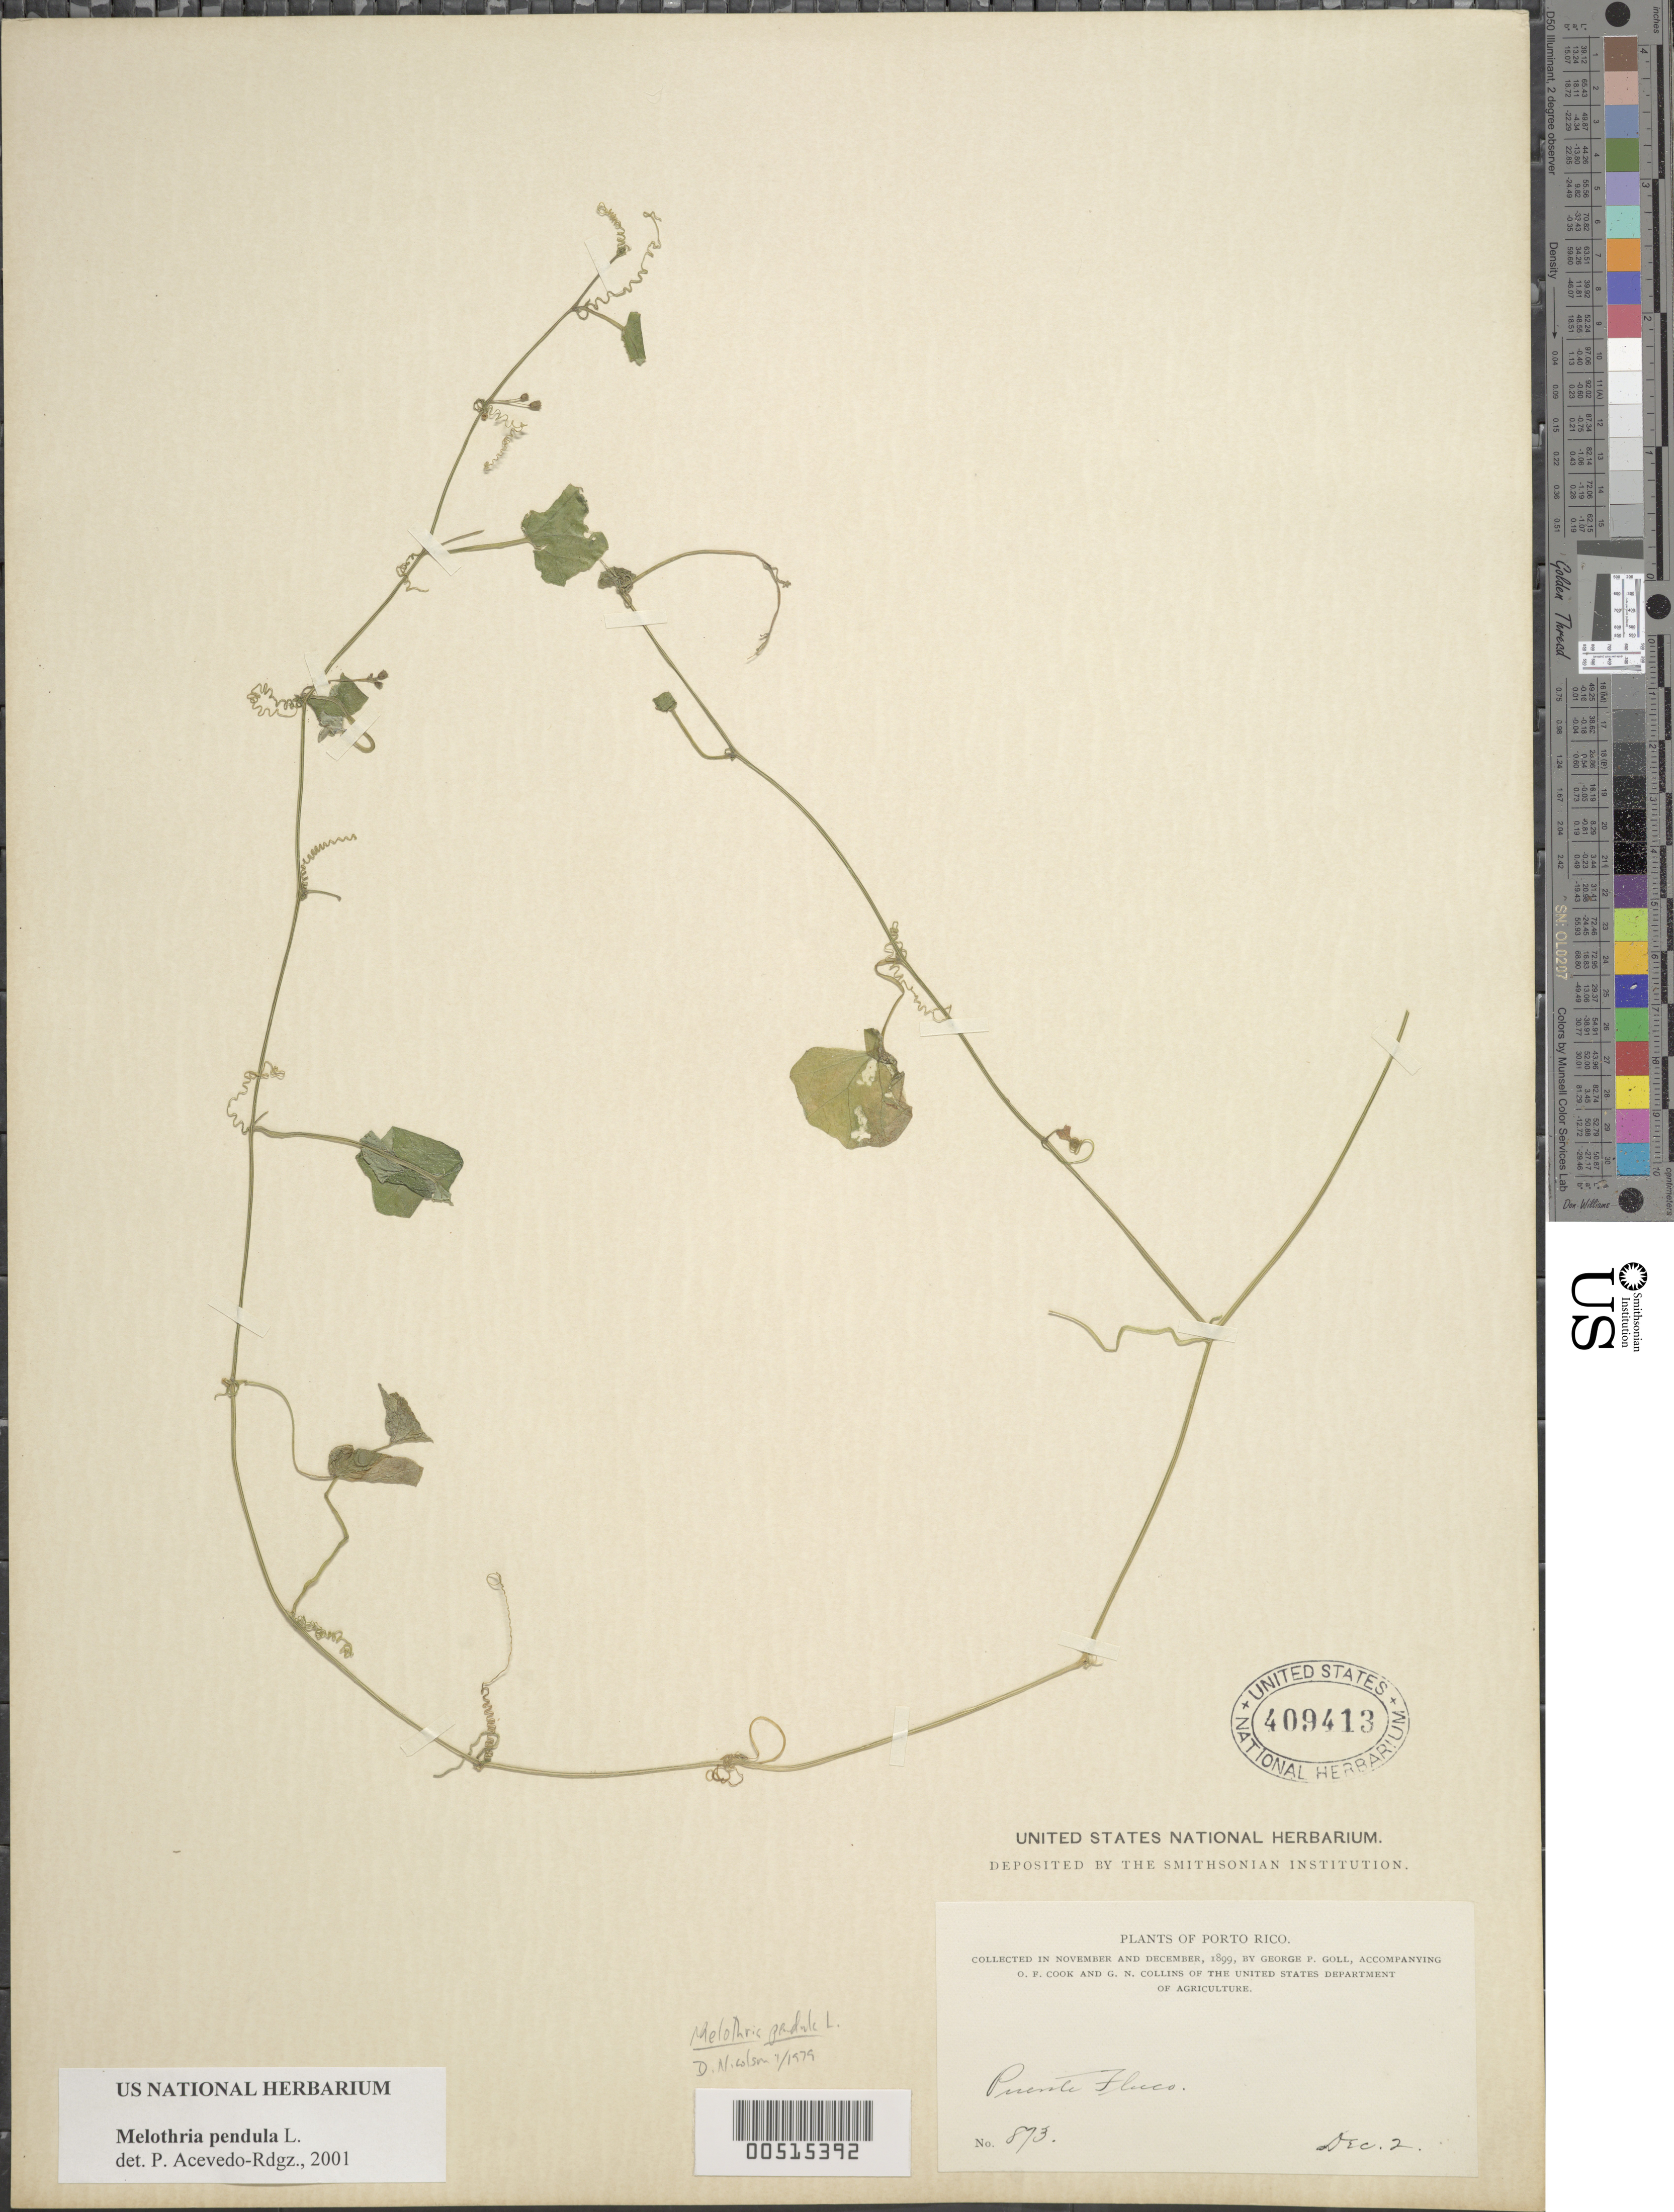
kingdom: Plantae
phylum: Tracheophyta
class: Magnoliopsida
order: Cucurbitales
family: Cucurbitaceae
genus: Melothria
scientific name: Melothria pendula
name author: L.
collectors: G. Goll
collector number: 873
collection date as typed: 02 Dec 1899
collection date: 1899-12-02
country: Puerto Rico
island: Greater Antilles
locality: Puente Flaco.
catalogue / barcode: US 409413